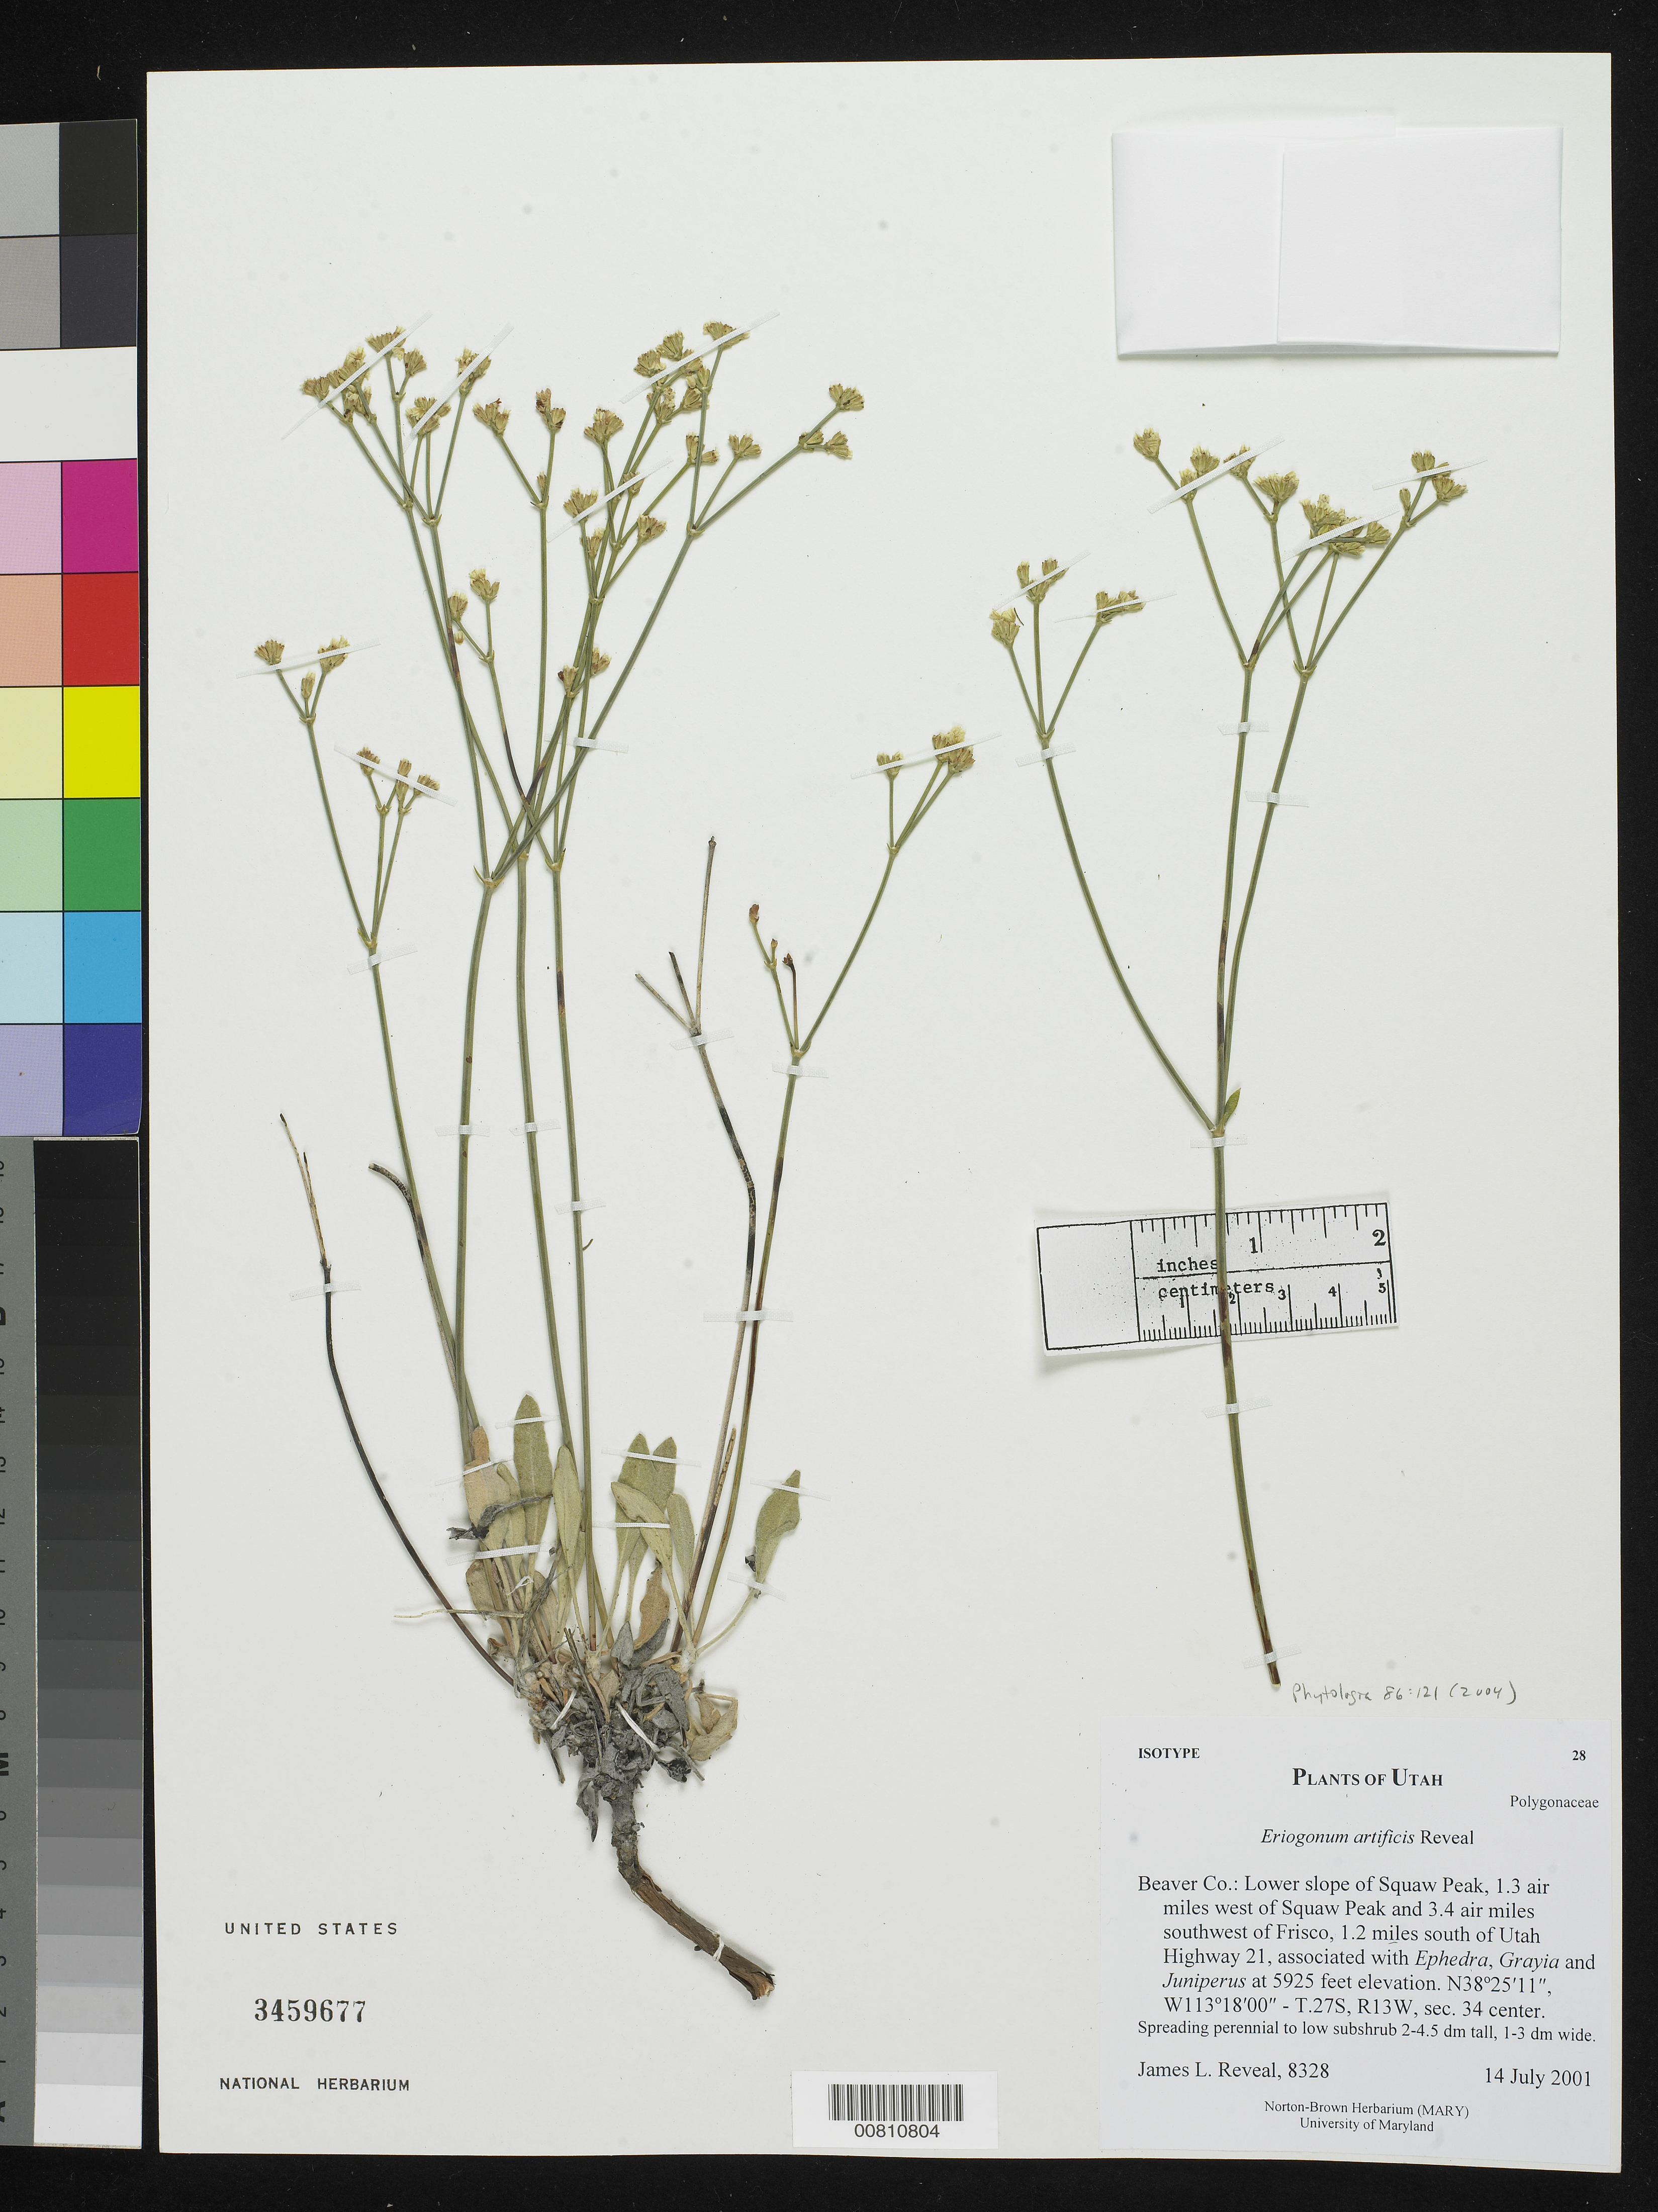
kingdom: Plantae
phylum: Tracheophyta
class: Magnoliopsida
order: Caryophyllales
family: Polygonaceae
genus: Eriogonum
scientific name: Eriogonum artificis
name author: Reveal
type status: Isotype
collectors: J. L. Reveal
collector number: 8328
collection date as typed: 14 Jul 2001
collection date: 2001-07-14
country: United States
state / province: Utah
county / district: Beaver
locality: Beaver Co.: lower slope of Squaw Peak, 1.3 air miles west of Swaw Peak and 3.4 air miles southwest of Frisco, 1.2 miles south of Utah Highway 21.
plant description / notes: Holotype at NY.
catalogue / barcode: US 3459677